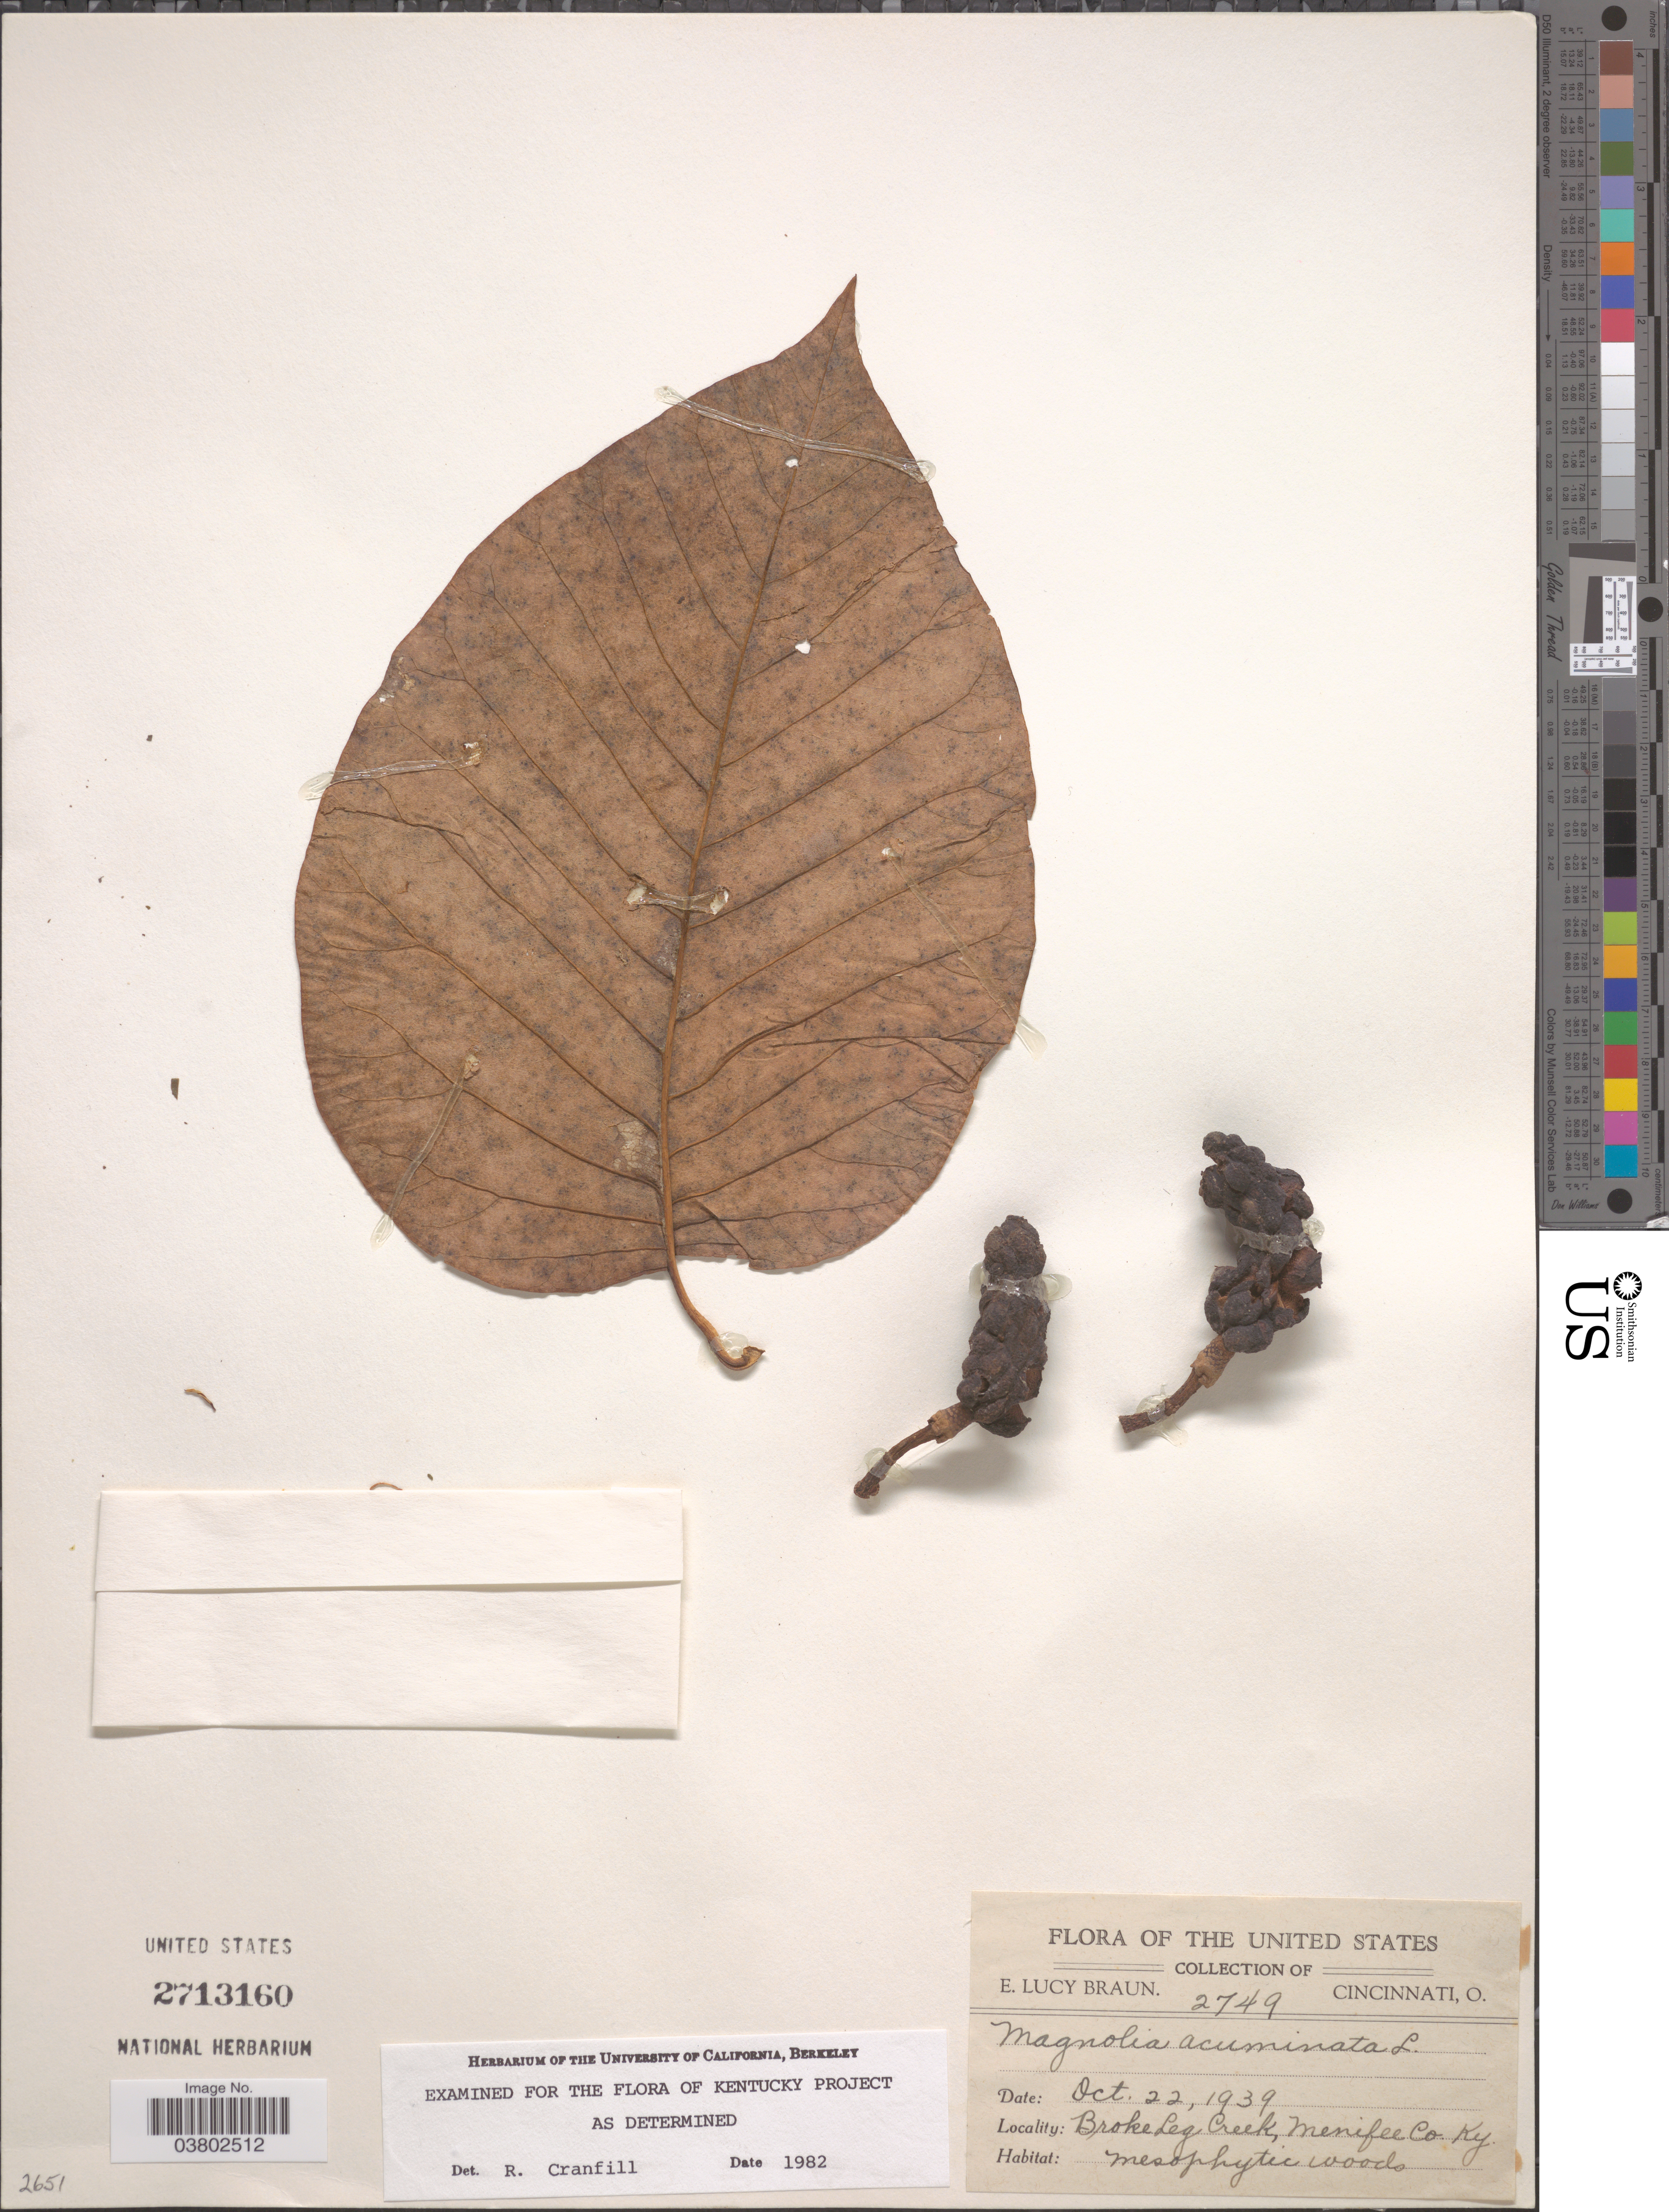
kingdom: Plantae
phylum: Tracheophyta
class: Magnoliopsida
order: Magnoliales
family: Magnoliaceae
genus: Magnolia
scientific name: Magnolia acuminata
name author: (L.) L.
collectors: E. L. Braun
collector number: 2749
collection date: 1939-10-22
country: United States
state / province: Kentucky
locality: Broke Leg Creek, Menifee Co.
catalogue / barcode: US 2713160